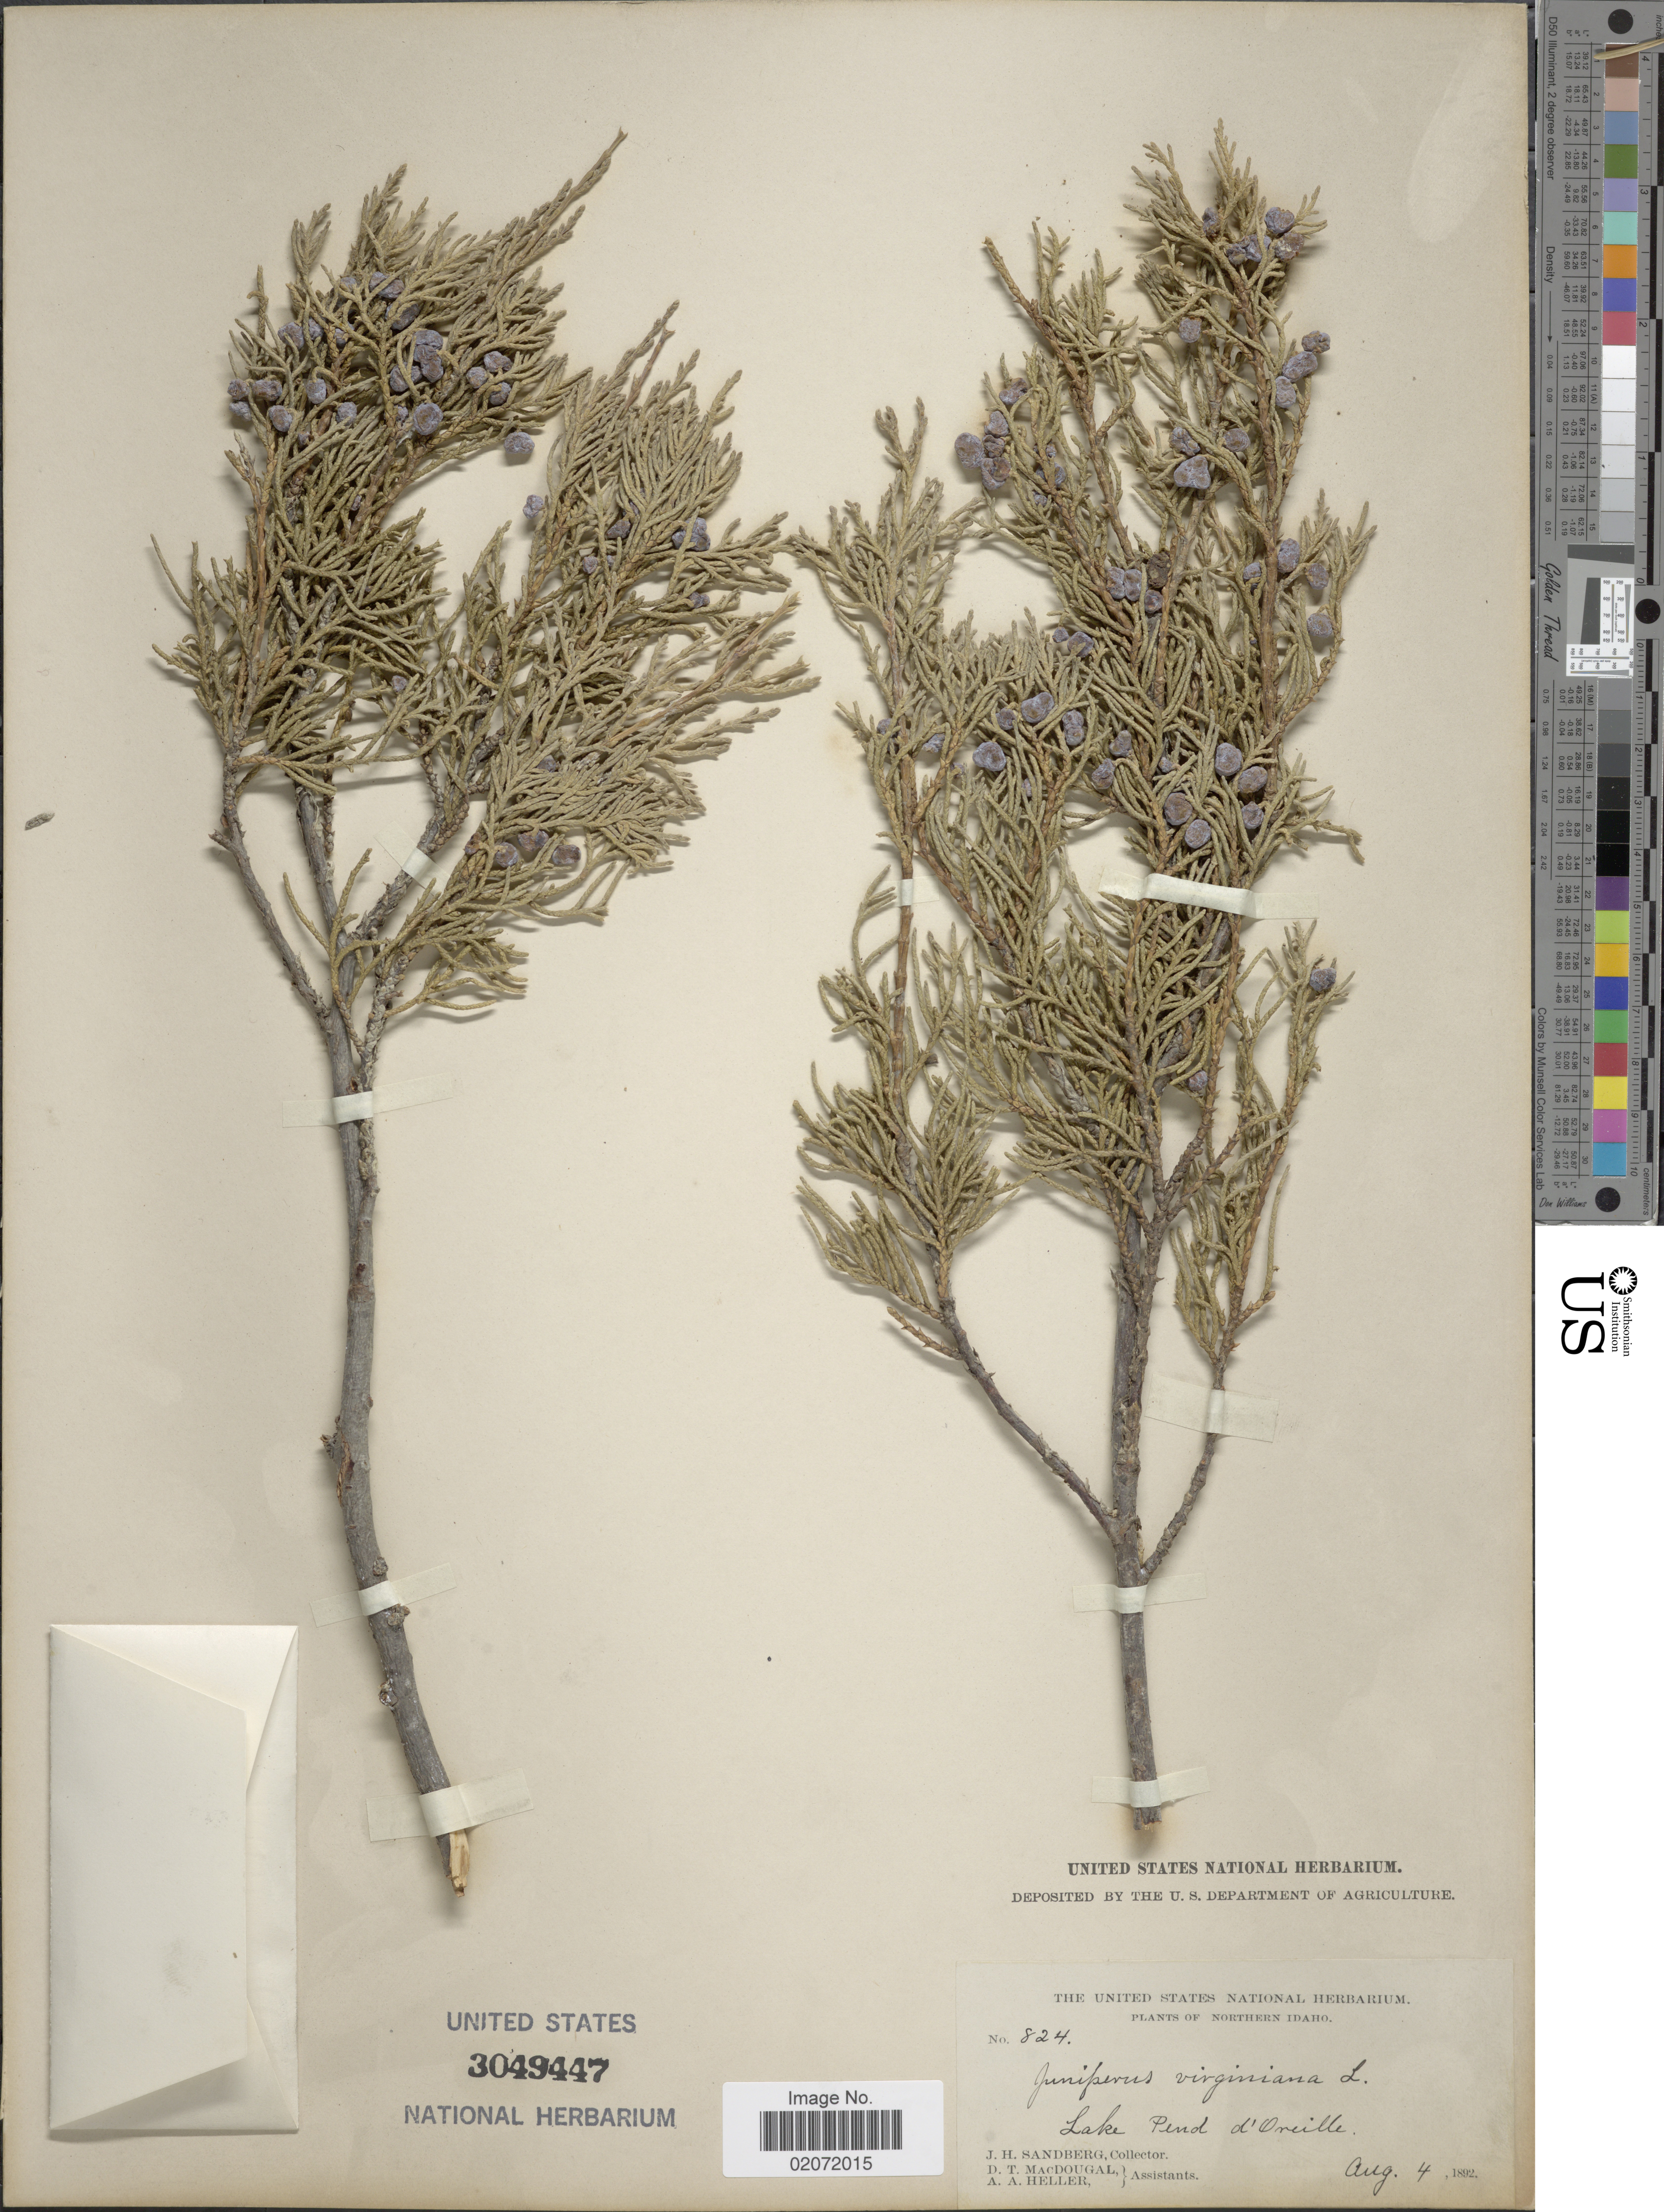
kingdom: Plantae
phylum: Tracheophyta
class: Pinopsida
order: Pinales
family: Cupressaceae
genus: Juniperus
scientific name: Juniperus virginiana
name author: L.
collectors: J. H. Sandberg, D. T. MacDougal & A. A. Heller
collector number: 24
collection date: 1892-08-04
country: United States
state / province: Idaho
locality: Northern Idaho. Lake Pend d'Oreille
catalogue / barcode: US 3049447